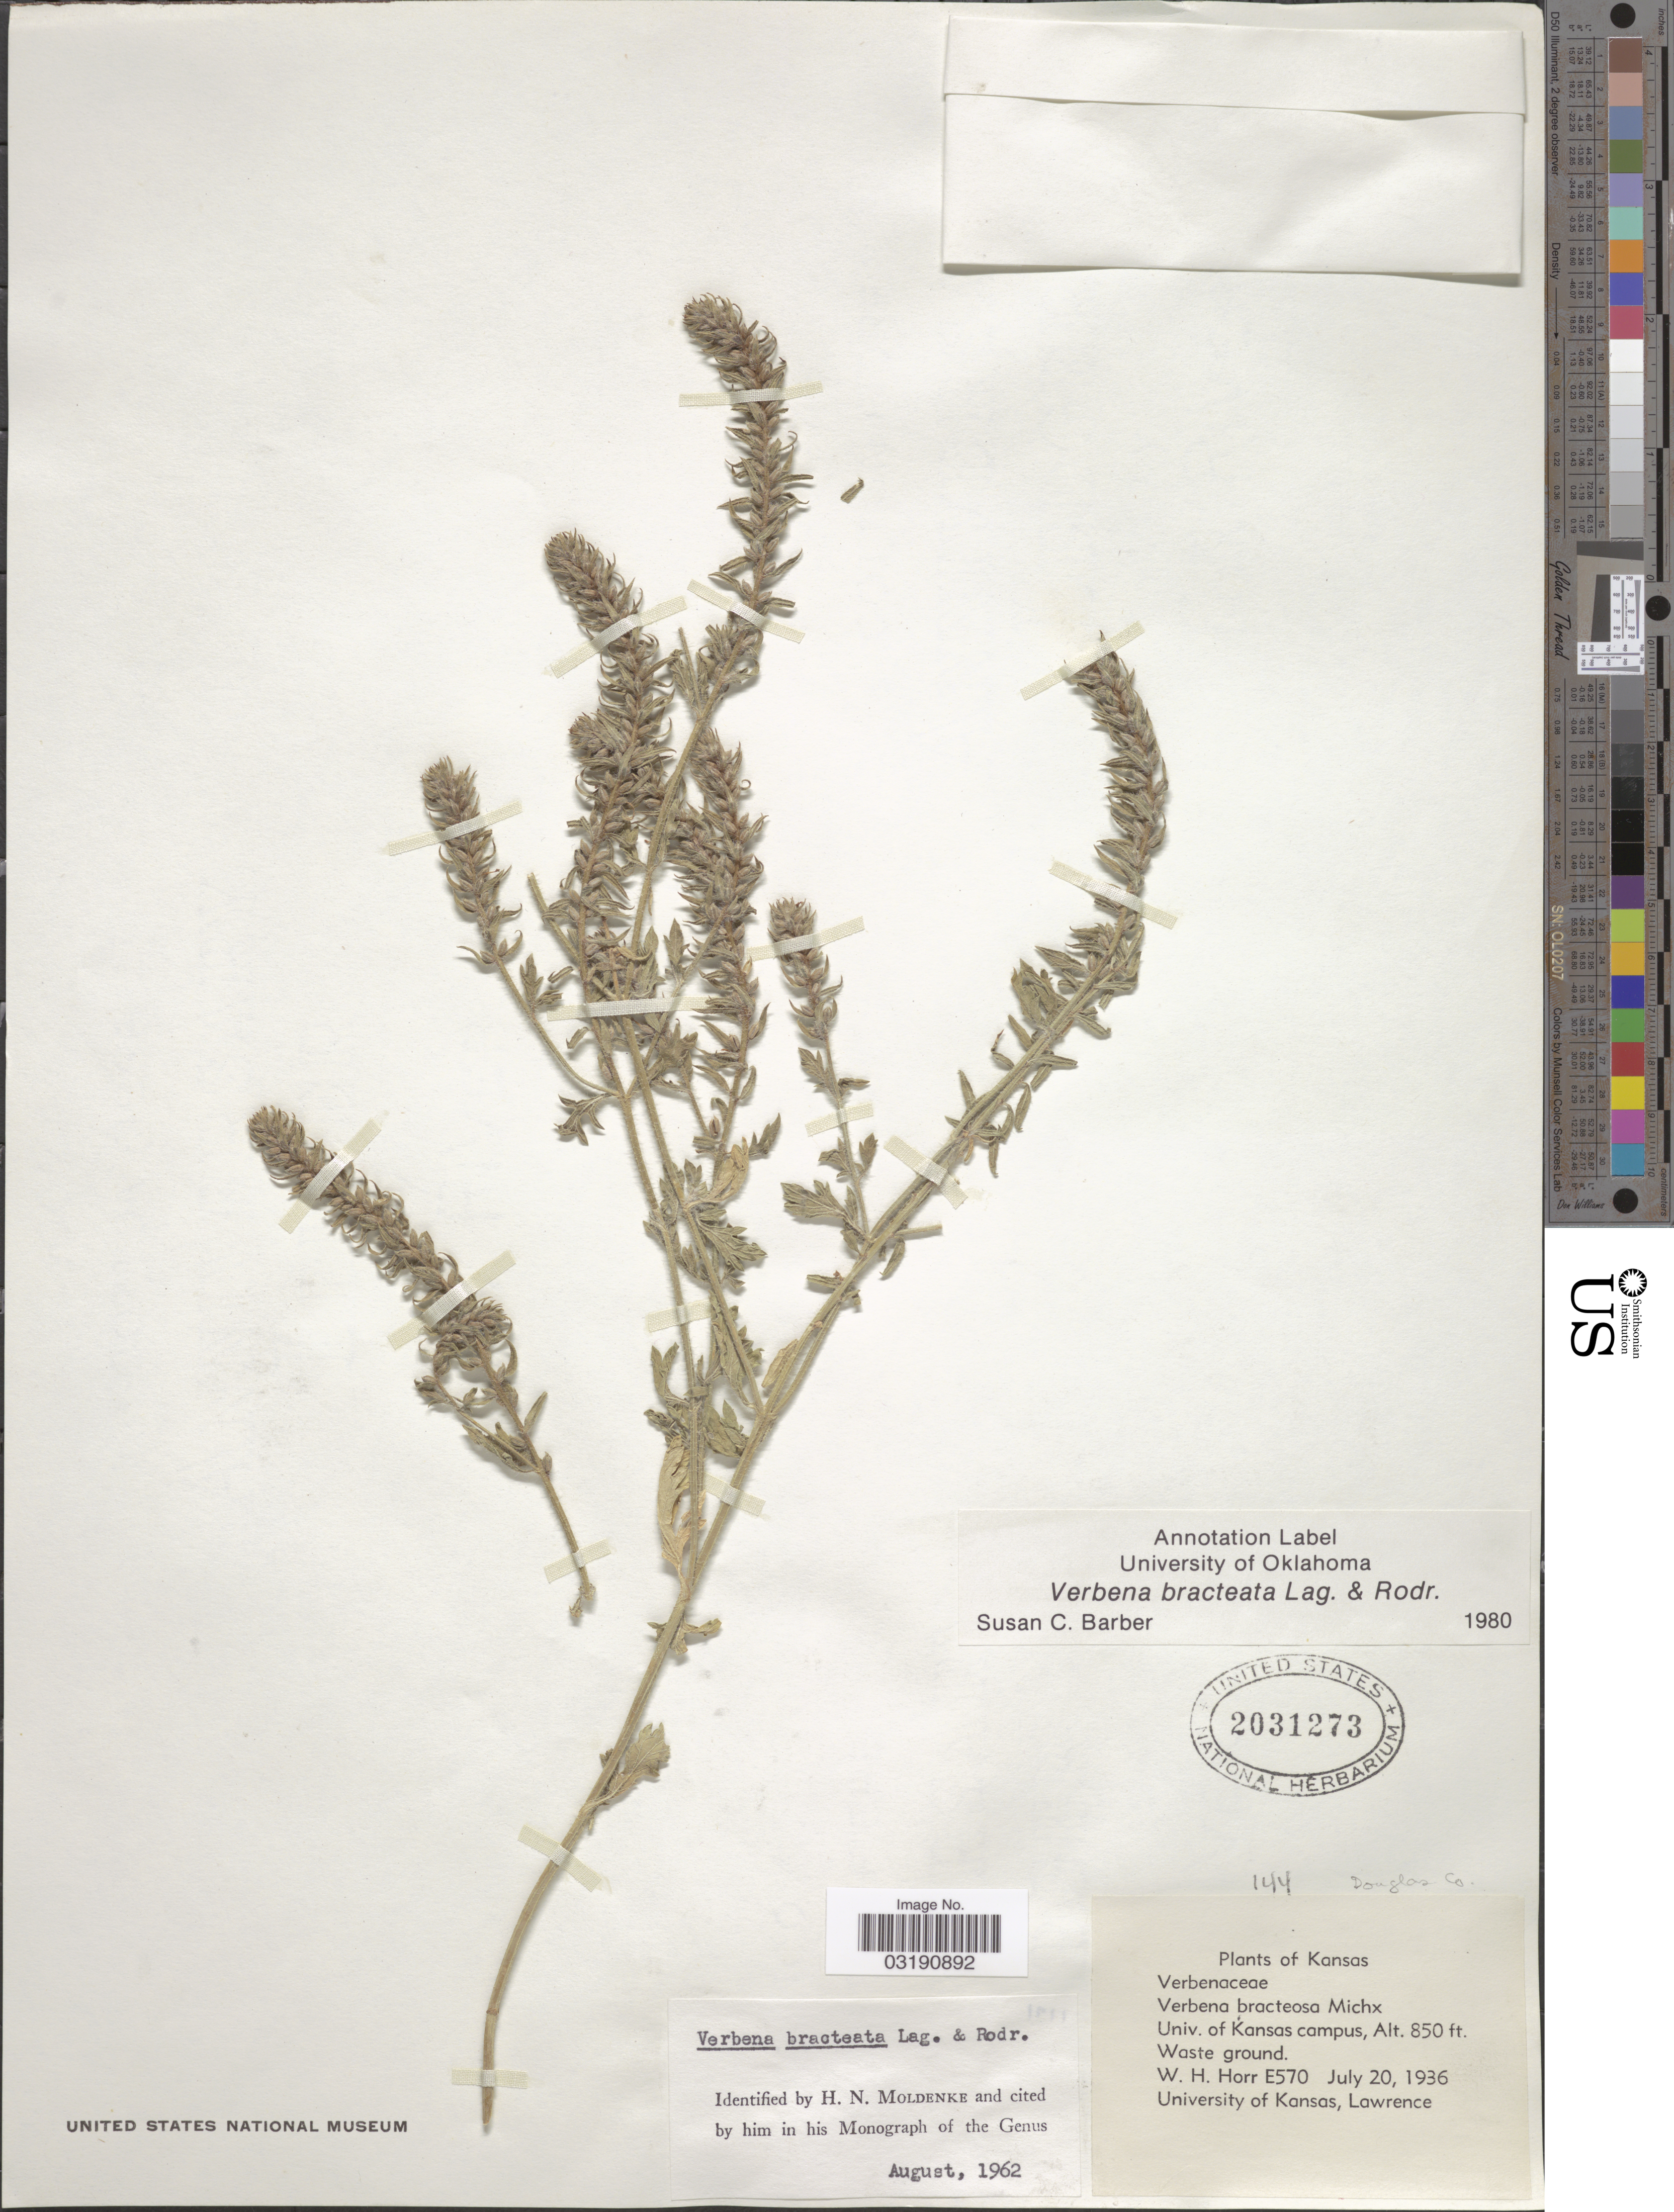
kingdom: Plantae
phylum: Tracheophyta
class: Magnoliopsida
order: Lamiales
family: Verbenaceae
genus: Verbena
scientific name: Verbena bracteata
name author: Cav. ex Lag. & Rodr.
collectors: W. H. Horr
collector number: E570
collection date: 1936-07-20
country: United States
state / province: Kansas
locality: Douglas Co. Univ. of Kansas campus.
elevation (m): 259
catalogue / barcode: US 2031273